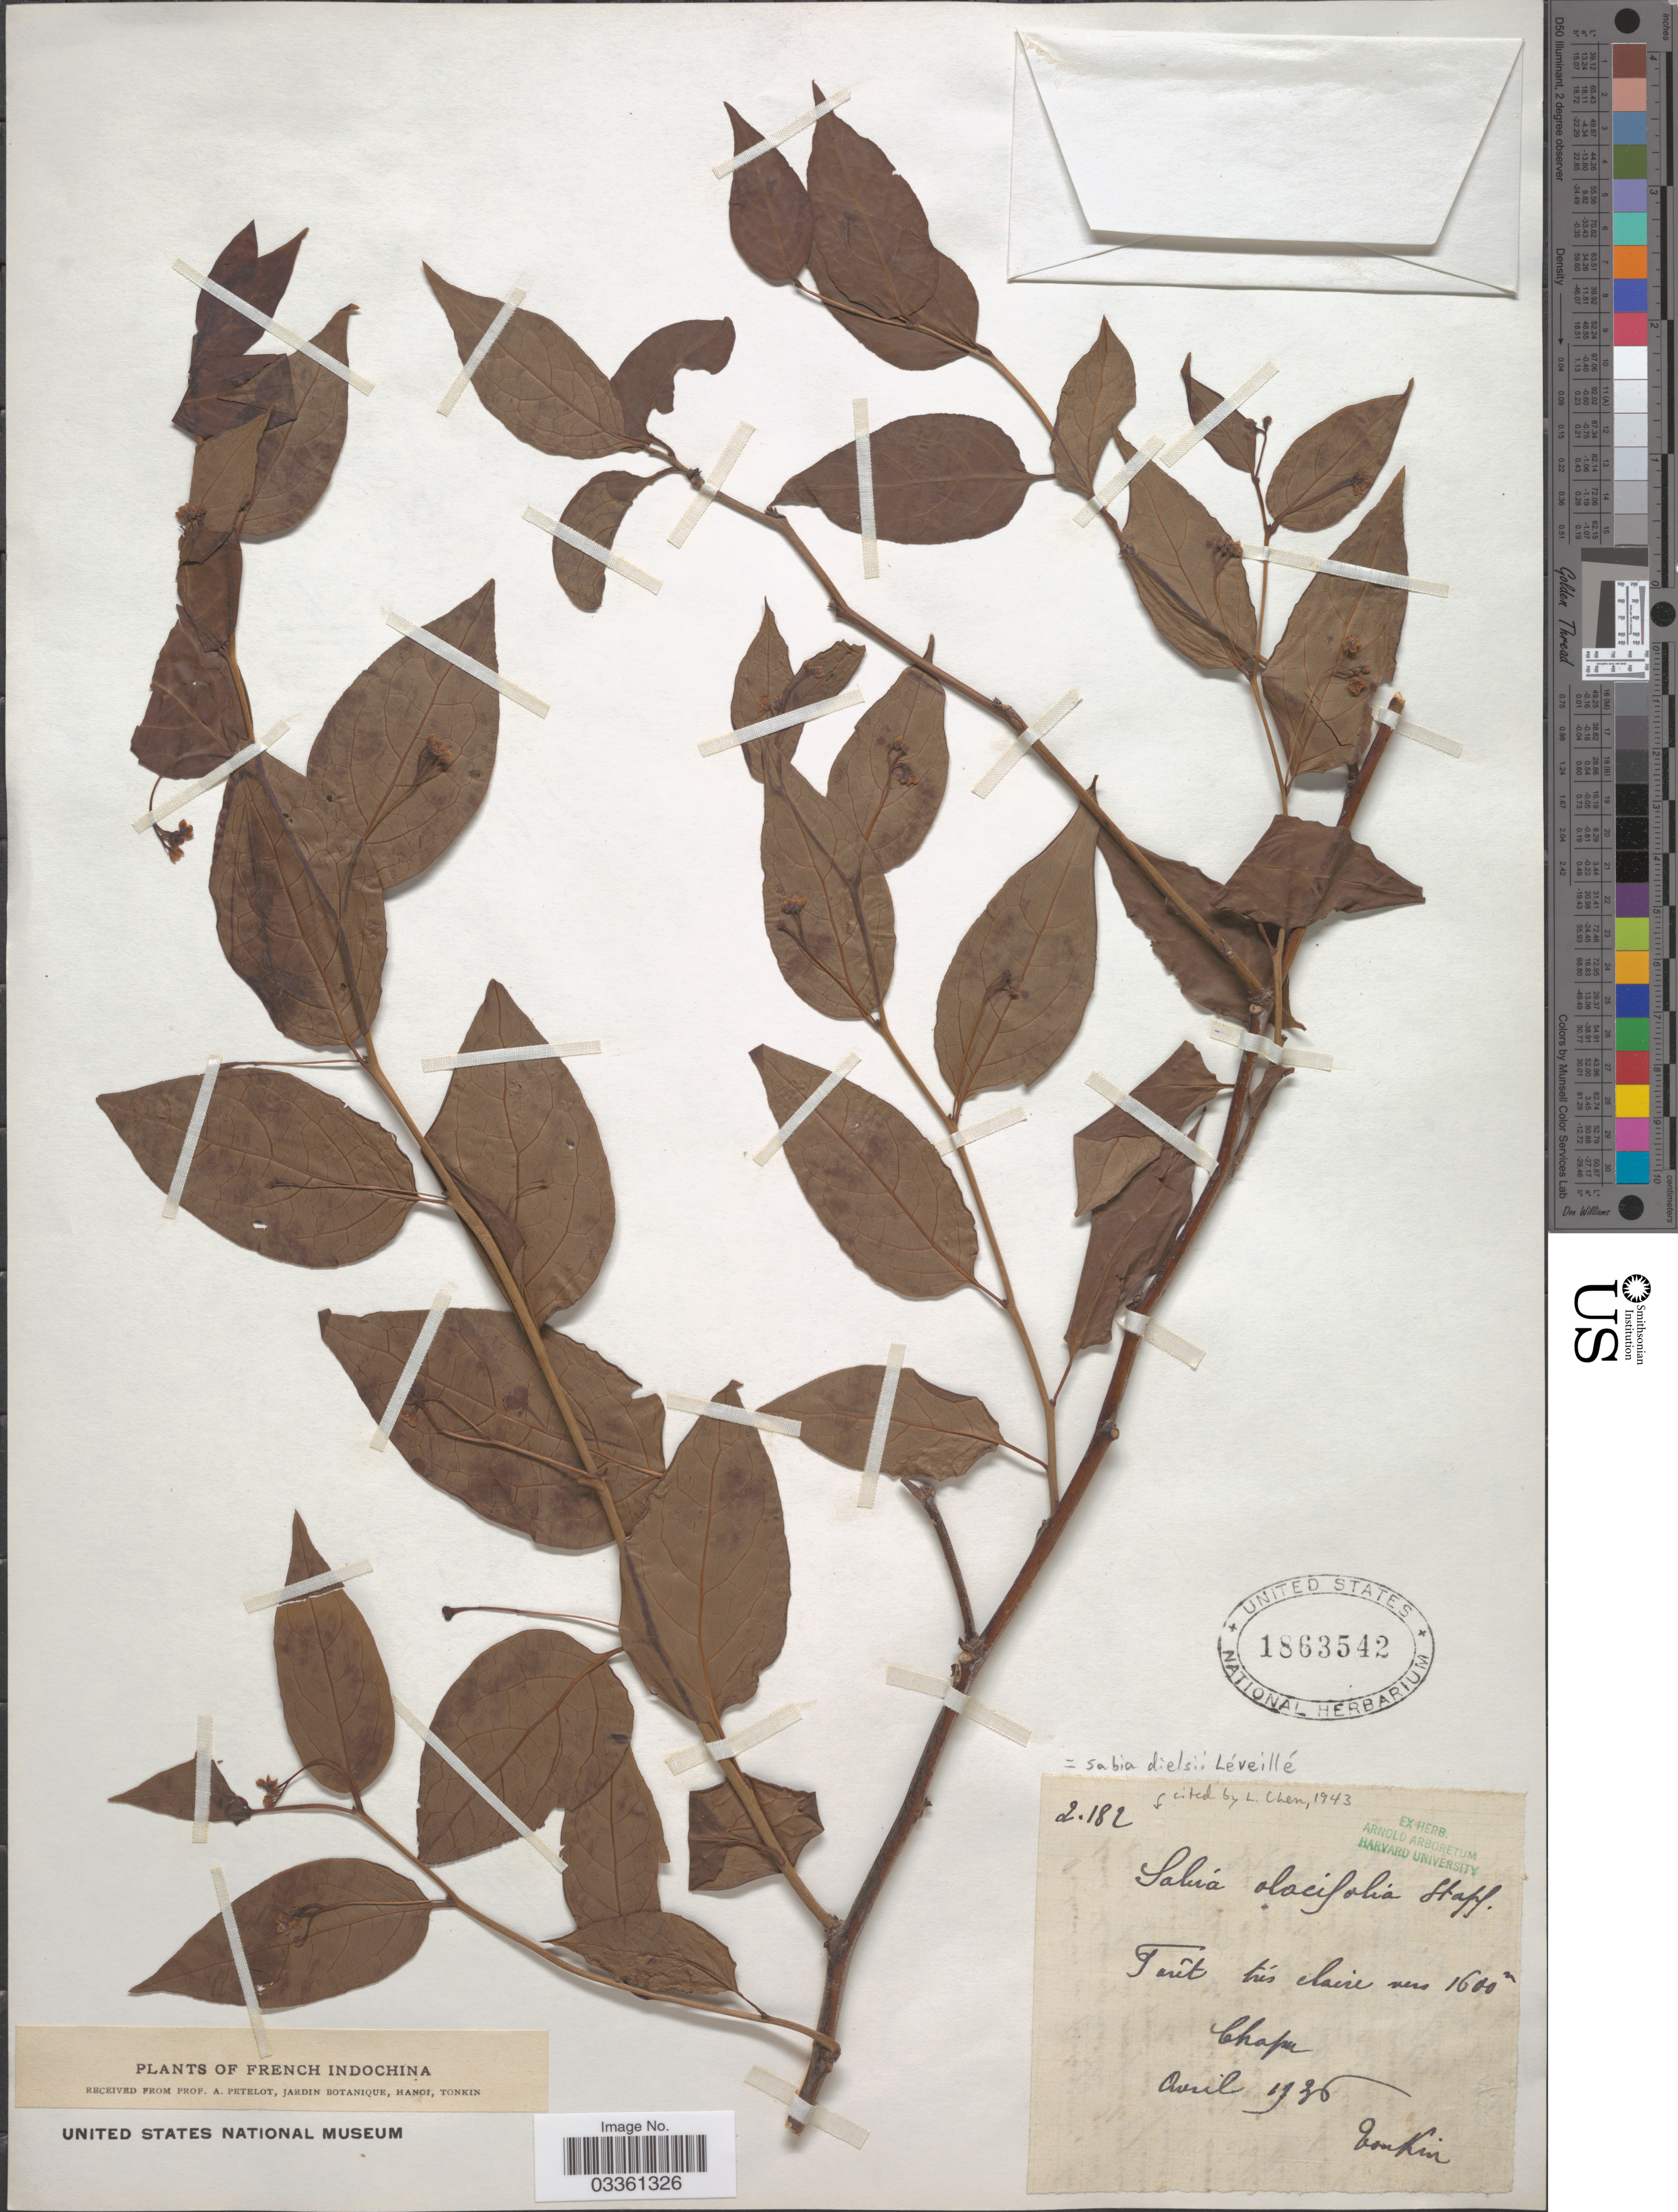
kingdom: Plantae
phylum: Tracheophyta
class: Magnoliopsida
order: Proteales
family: Sabiaceae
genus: Sabia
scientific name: Sabia dielsii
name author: H. Lév.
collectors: A. Petelot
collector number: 2182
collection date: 1936-04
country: Vietnam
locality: French Indochina. Chapa.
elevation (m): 1600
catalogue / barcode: US 1863542